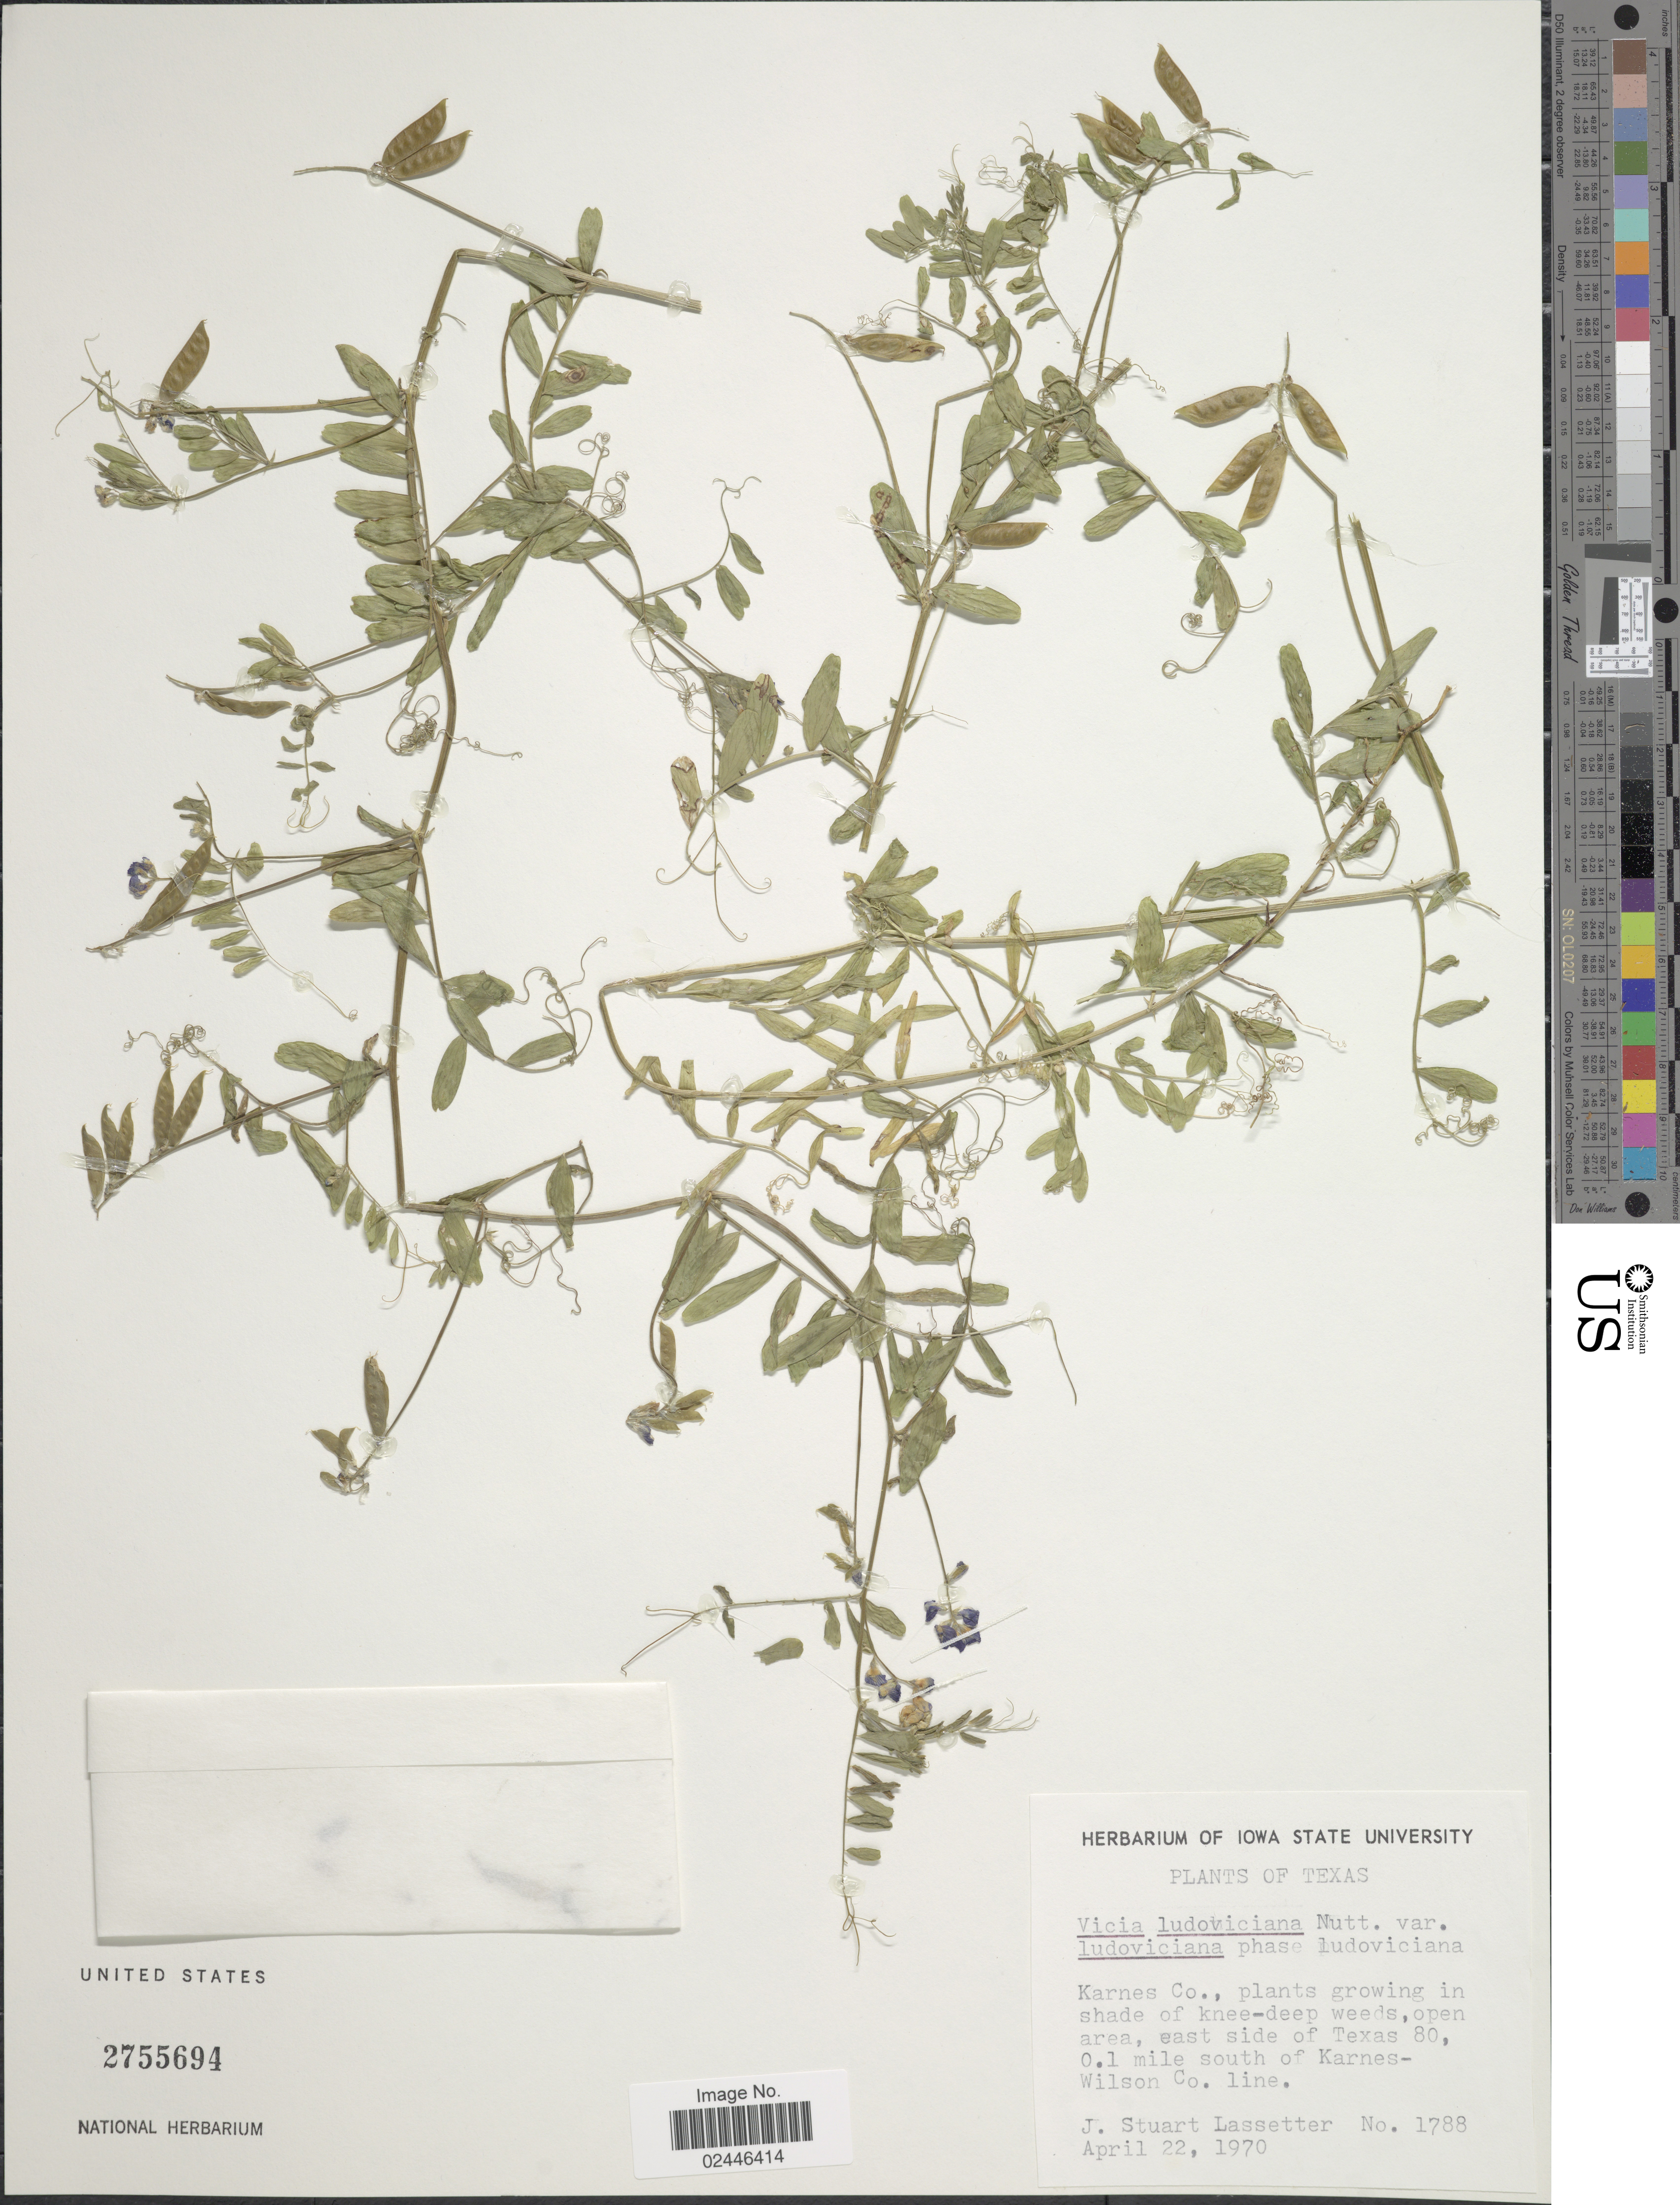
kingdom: Plantae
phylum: Tracheophyta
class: Magnoliopsida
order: Fabales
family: Fabaceae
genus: Vicia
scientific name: Vicia ludoviciana var. ludoviciana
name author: Nutt. ex Torr. & A. Gray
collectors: J. Lassetter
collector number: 1788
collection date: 1970-04-22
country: United States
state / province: Texas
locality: Karnes Co., open area, east side of Texas 80, 0.1 mile south of Karnes-Wilson Co line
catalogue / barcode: US 2755694